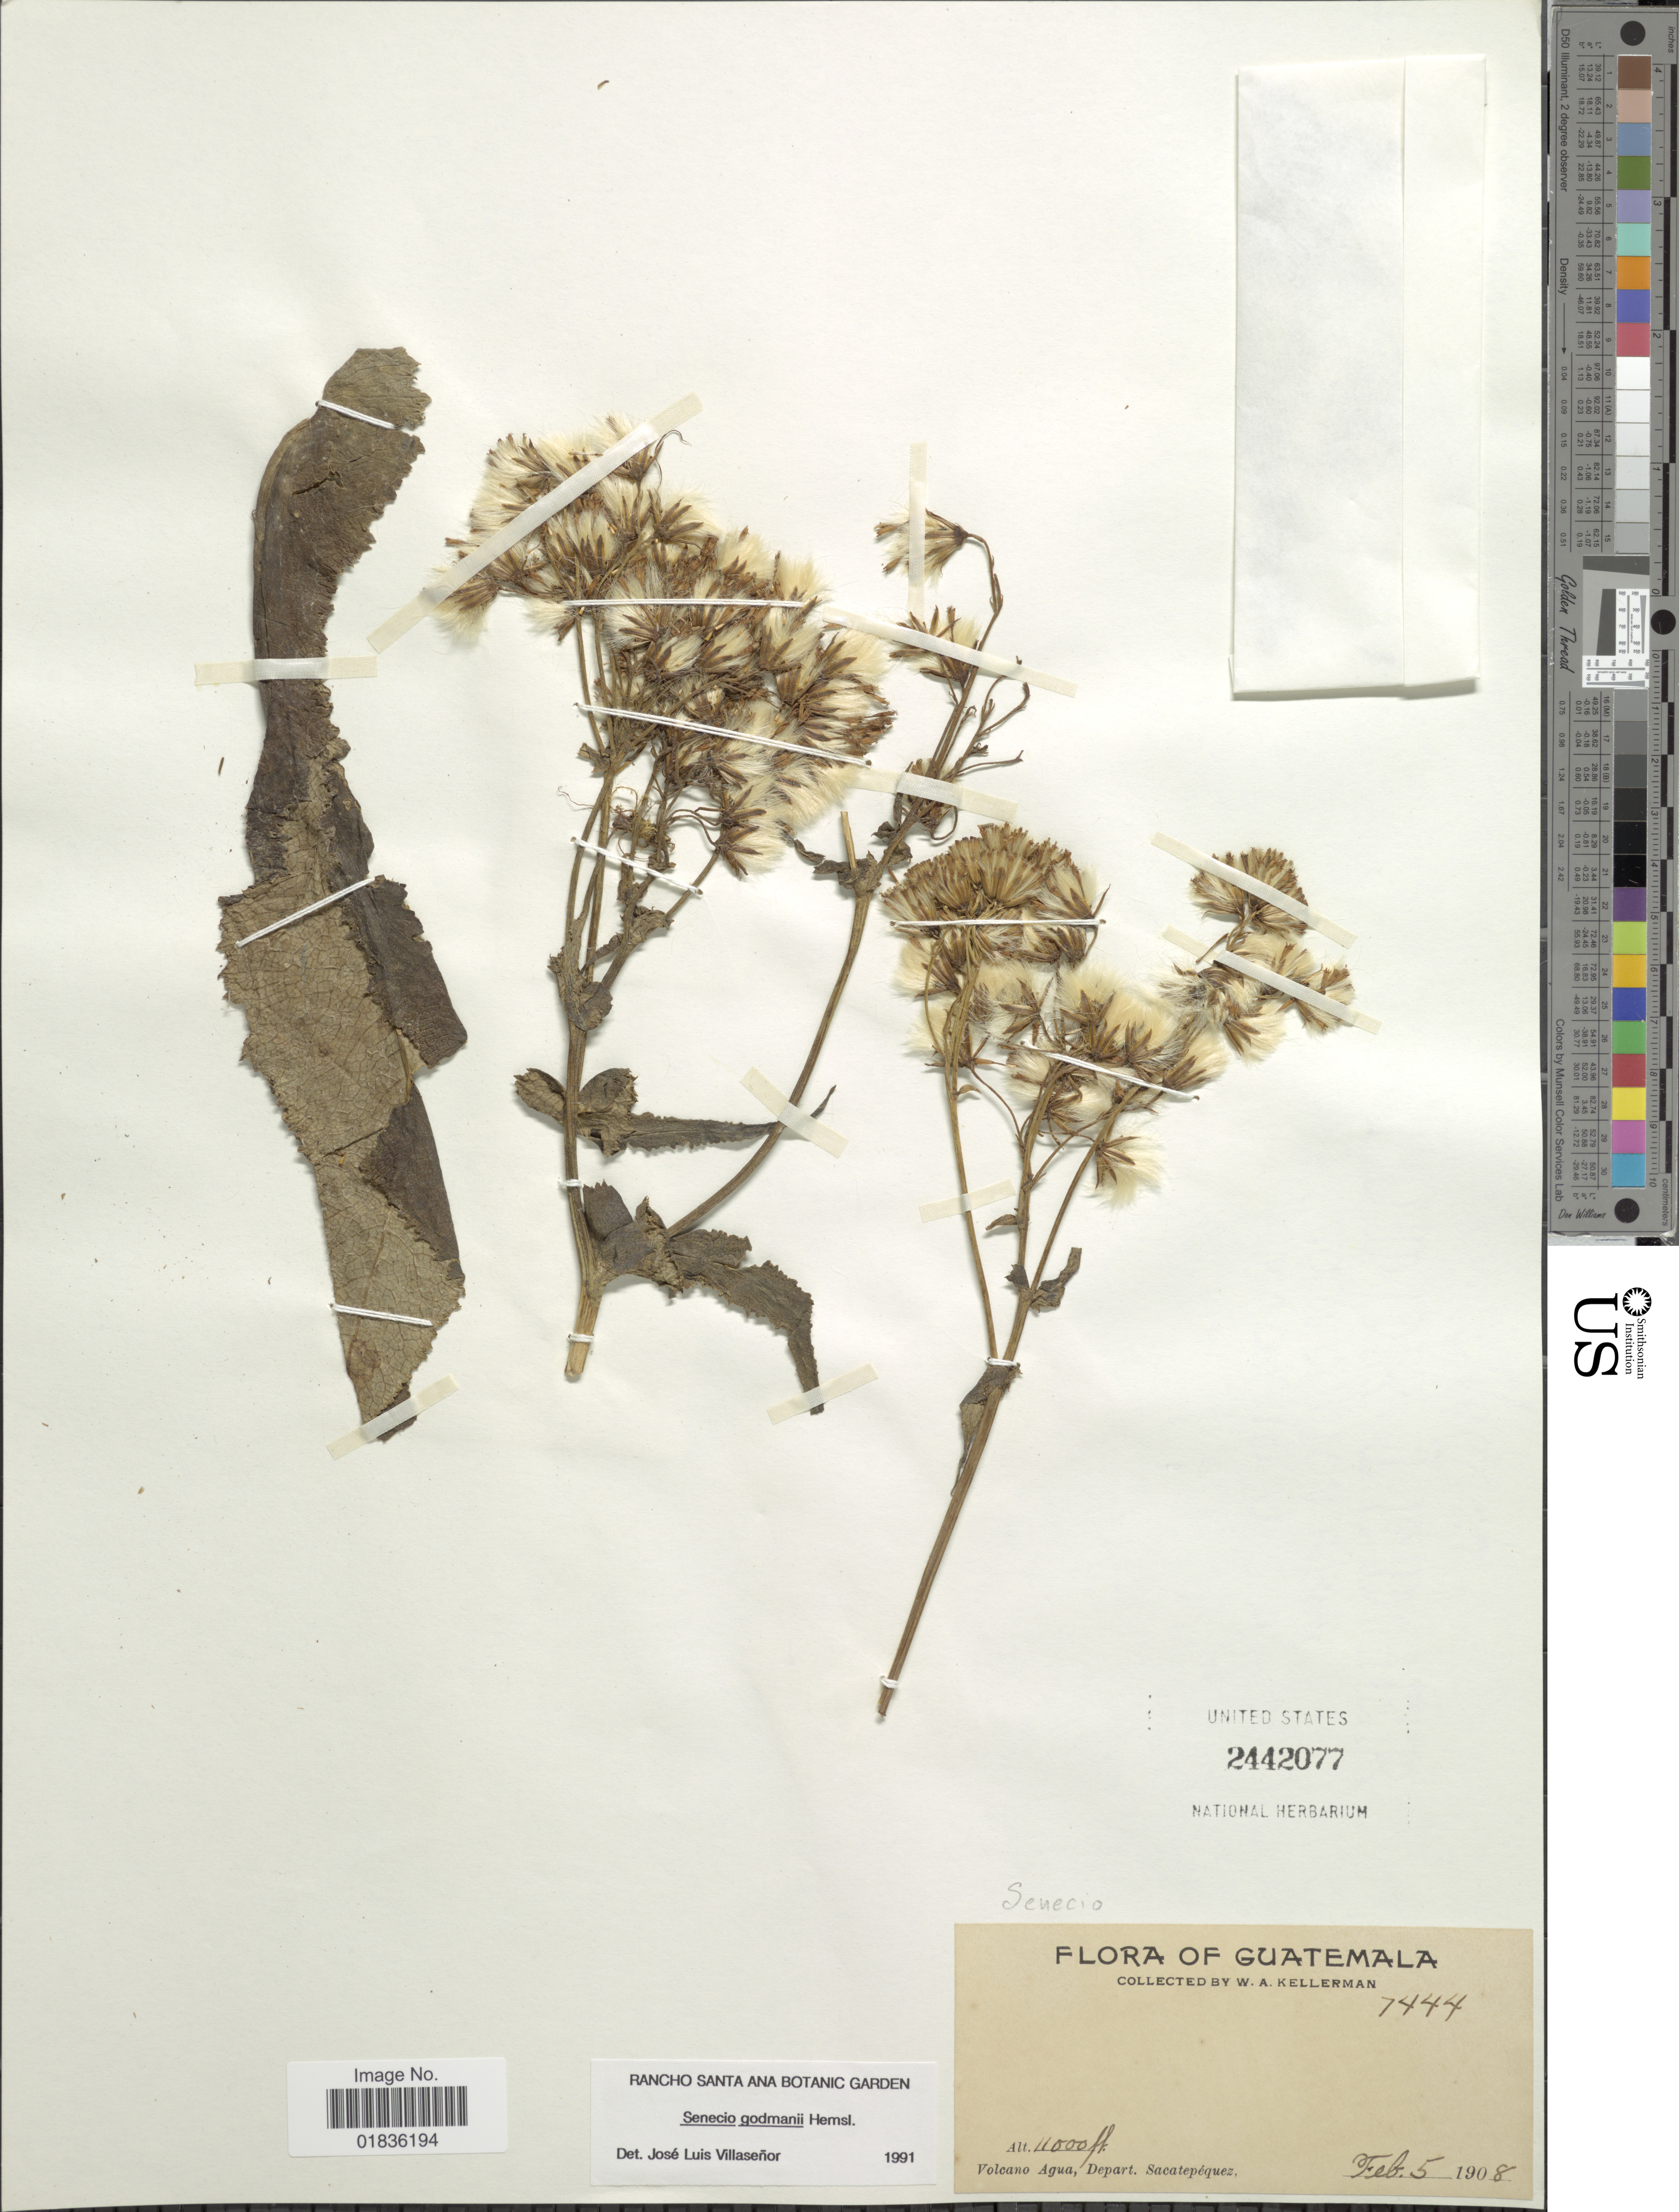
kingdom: Plantae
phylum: Tracheophyta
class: Magnoliopsida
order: Asterales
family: Asteraceae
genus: Senecio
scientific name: Senecio doratophyllus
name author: Benth.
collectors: W. Kellerman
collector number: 7444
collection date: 1908-02-05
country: Guatemala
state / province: Sacatepéquez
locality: Volcano Agua, Depart. Zacatepequez.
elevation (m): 3353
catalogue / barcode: US 2442077